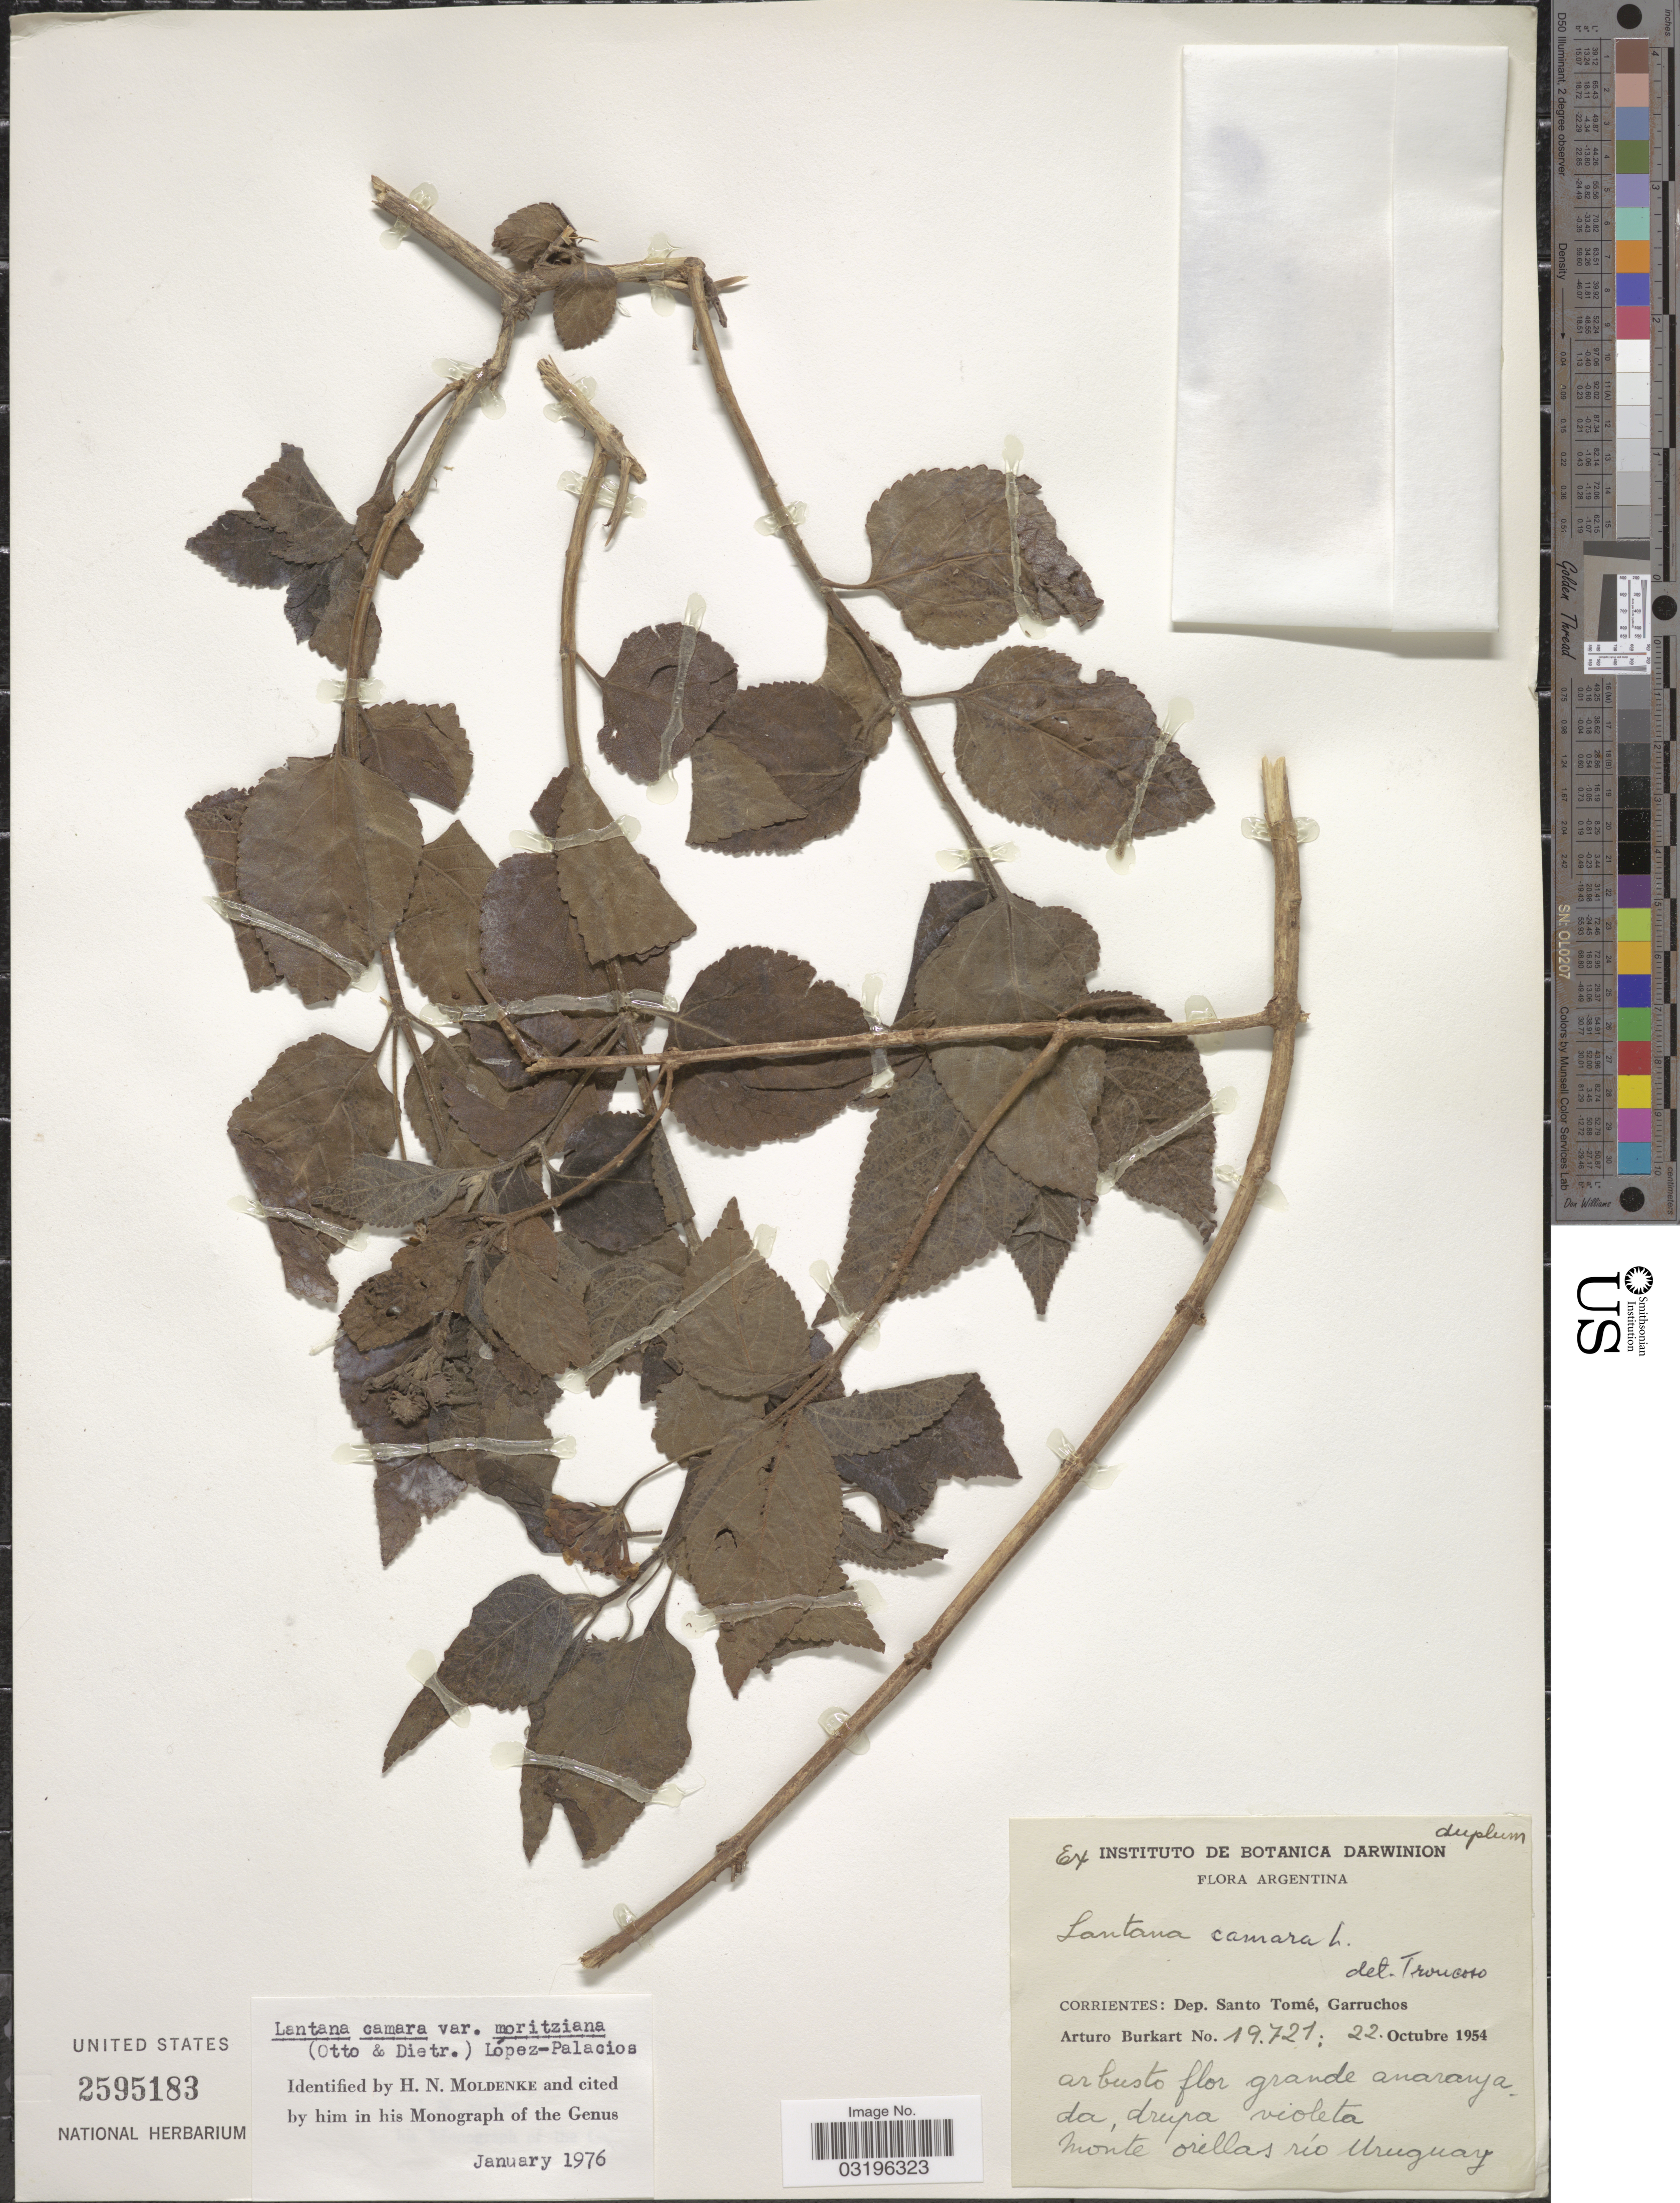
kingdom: Plantae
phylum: Tracheophyta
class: Magnoliopsida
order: Lamiales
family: Verbenaceae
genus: Lantana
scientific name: Lantana camara var. moritziana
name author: (Otto & A. Dietr.) López-Pal.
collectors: A. E. Burkart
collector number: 19721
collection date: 1954-10-22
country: Argentina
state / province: Corrientes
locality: Dep. Santo Tomé, Garruchos. Monte orillas río Uruguay.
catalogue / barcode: US 2595183